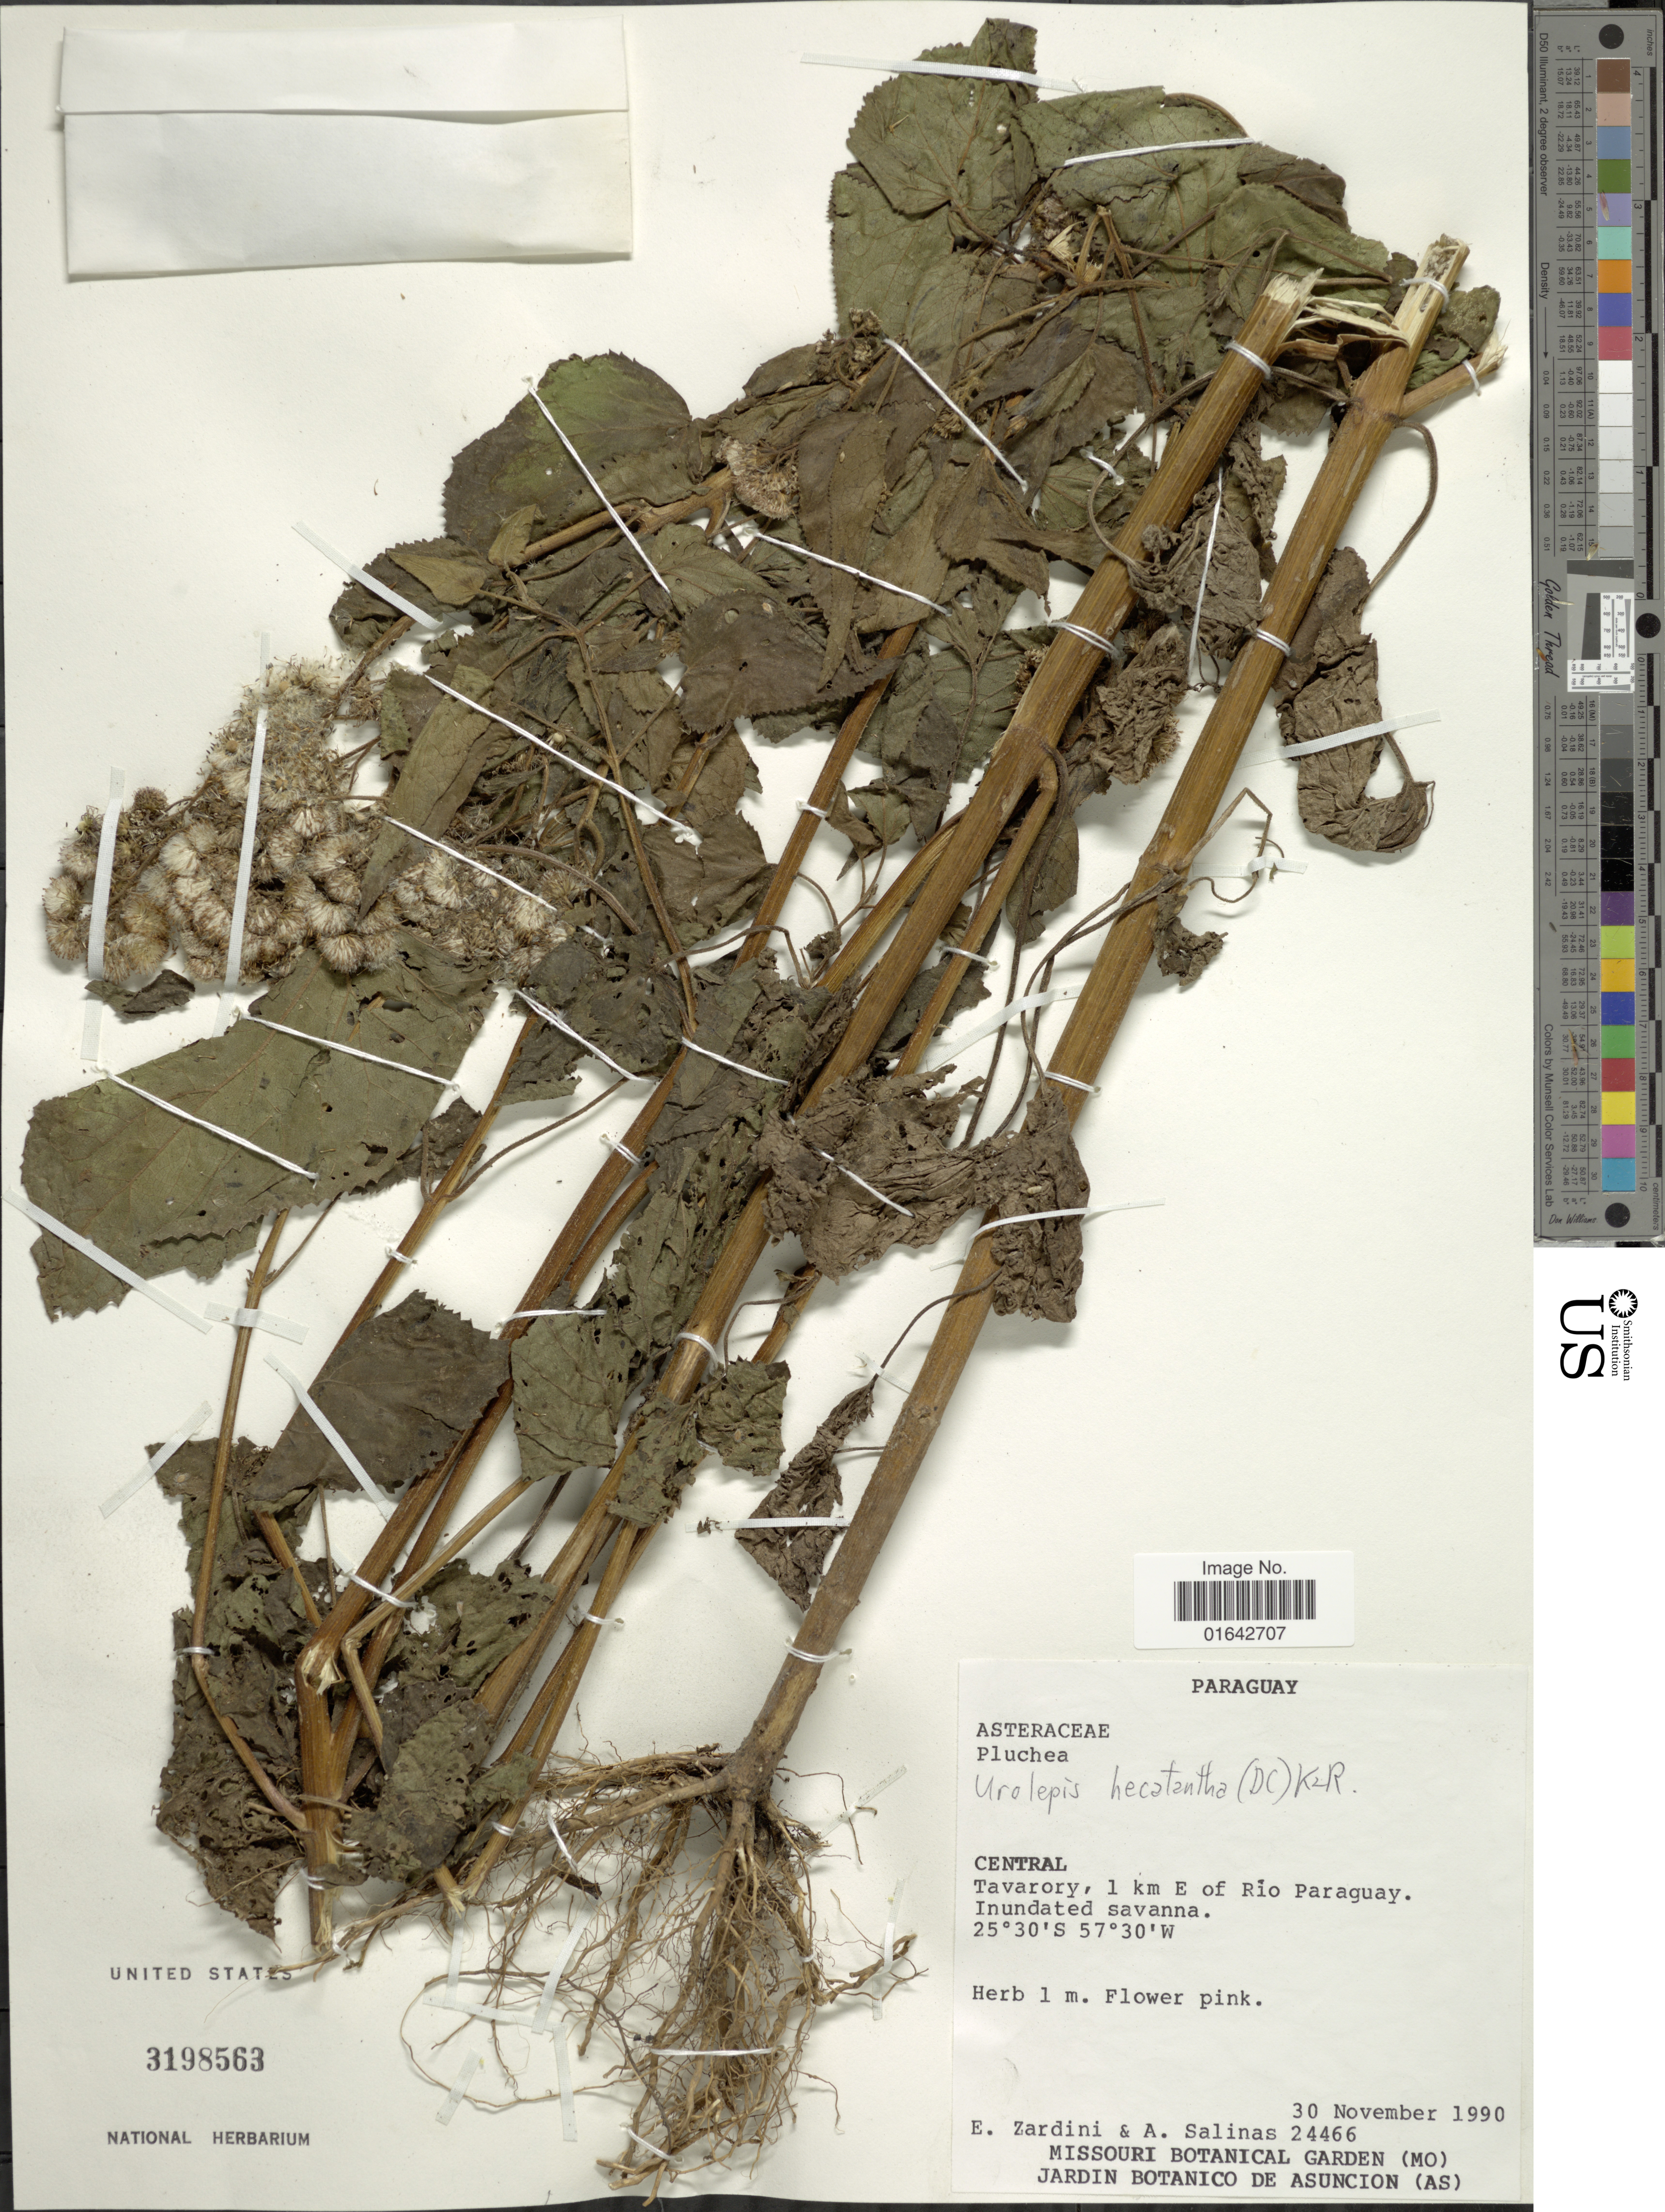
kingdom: Plantae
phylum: Tracheophyta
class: Magnoliopsida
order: Asterales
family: Asteraceae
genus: Urolepis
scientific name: Urolepis hecatantha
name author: (DC.) R.M. King & H. Rob.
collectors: E. M. Zardini & A. Salinas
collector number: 24466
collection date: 1990-11-30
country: Paraguay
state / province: Central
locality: Central, Tavarory, 1 km E of Rio Paraguay, inundated savanna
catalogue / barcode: US 3198563